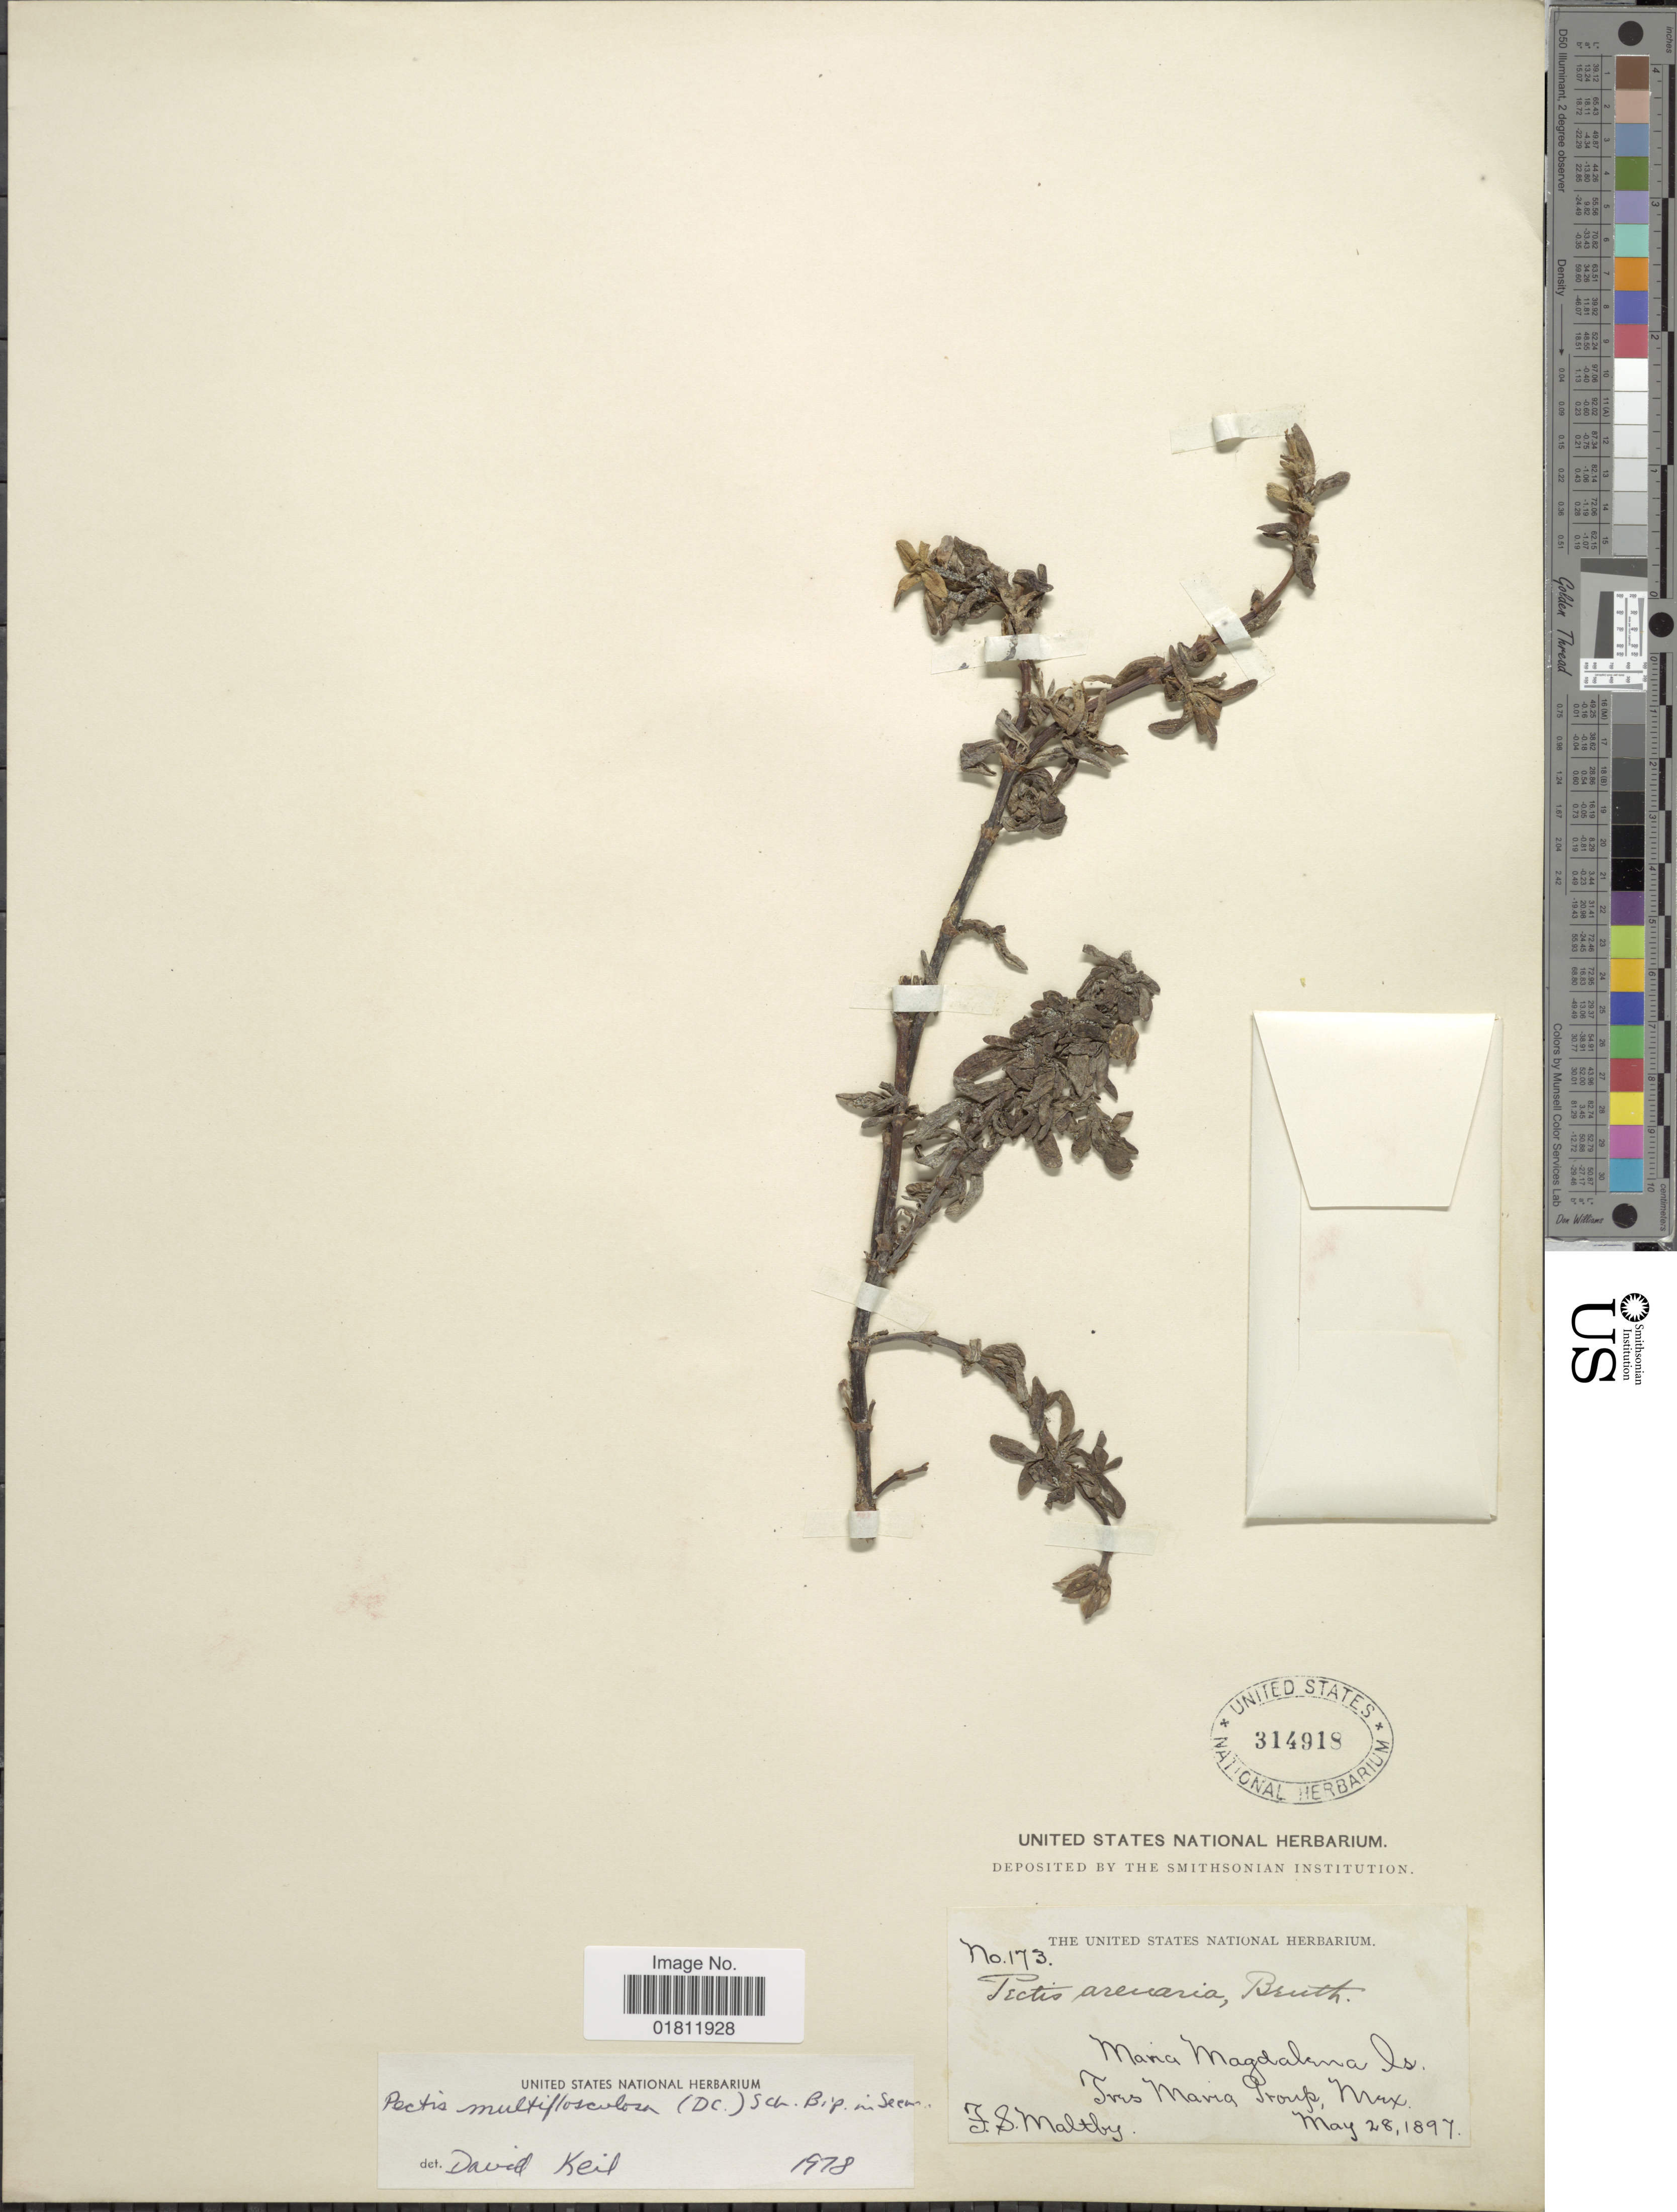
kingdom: Plantae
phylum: Tracheophyta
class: Magnoliopsida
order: Asterales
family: Asteraceae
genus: Pectis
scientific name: Pectis multiflosculosa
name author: (DC.) Sch. Bip.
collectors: F. S. Maltby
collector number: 173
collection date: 1897-05-28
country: Mexico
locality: Ives Maria Group, Mex.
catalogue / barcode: US 314918